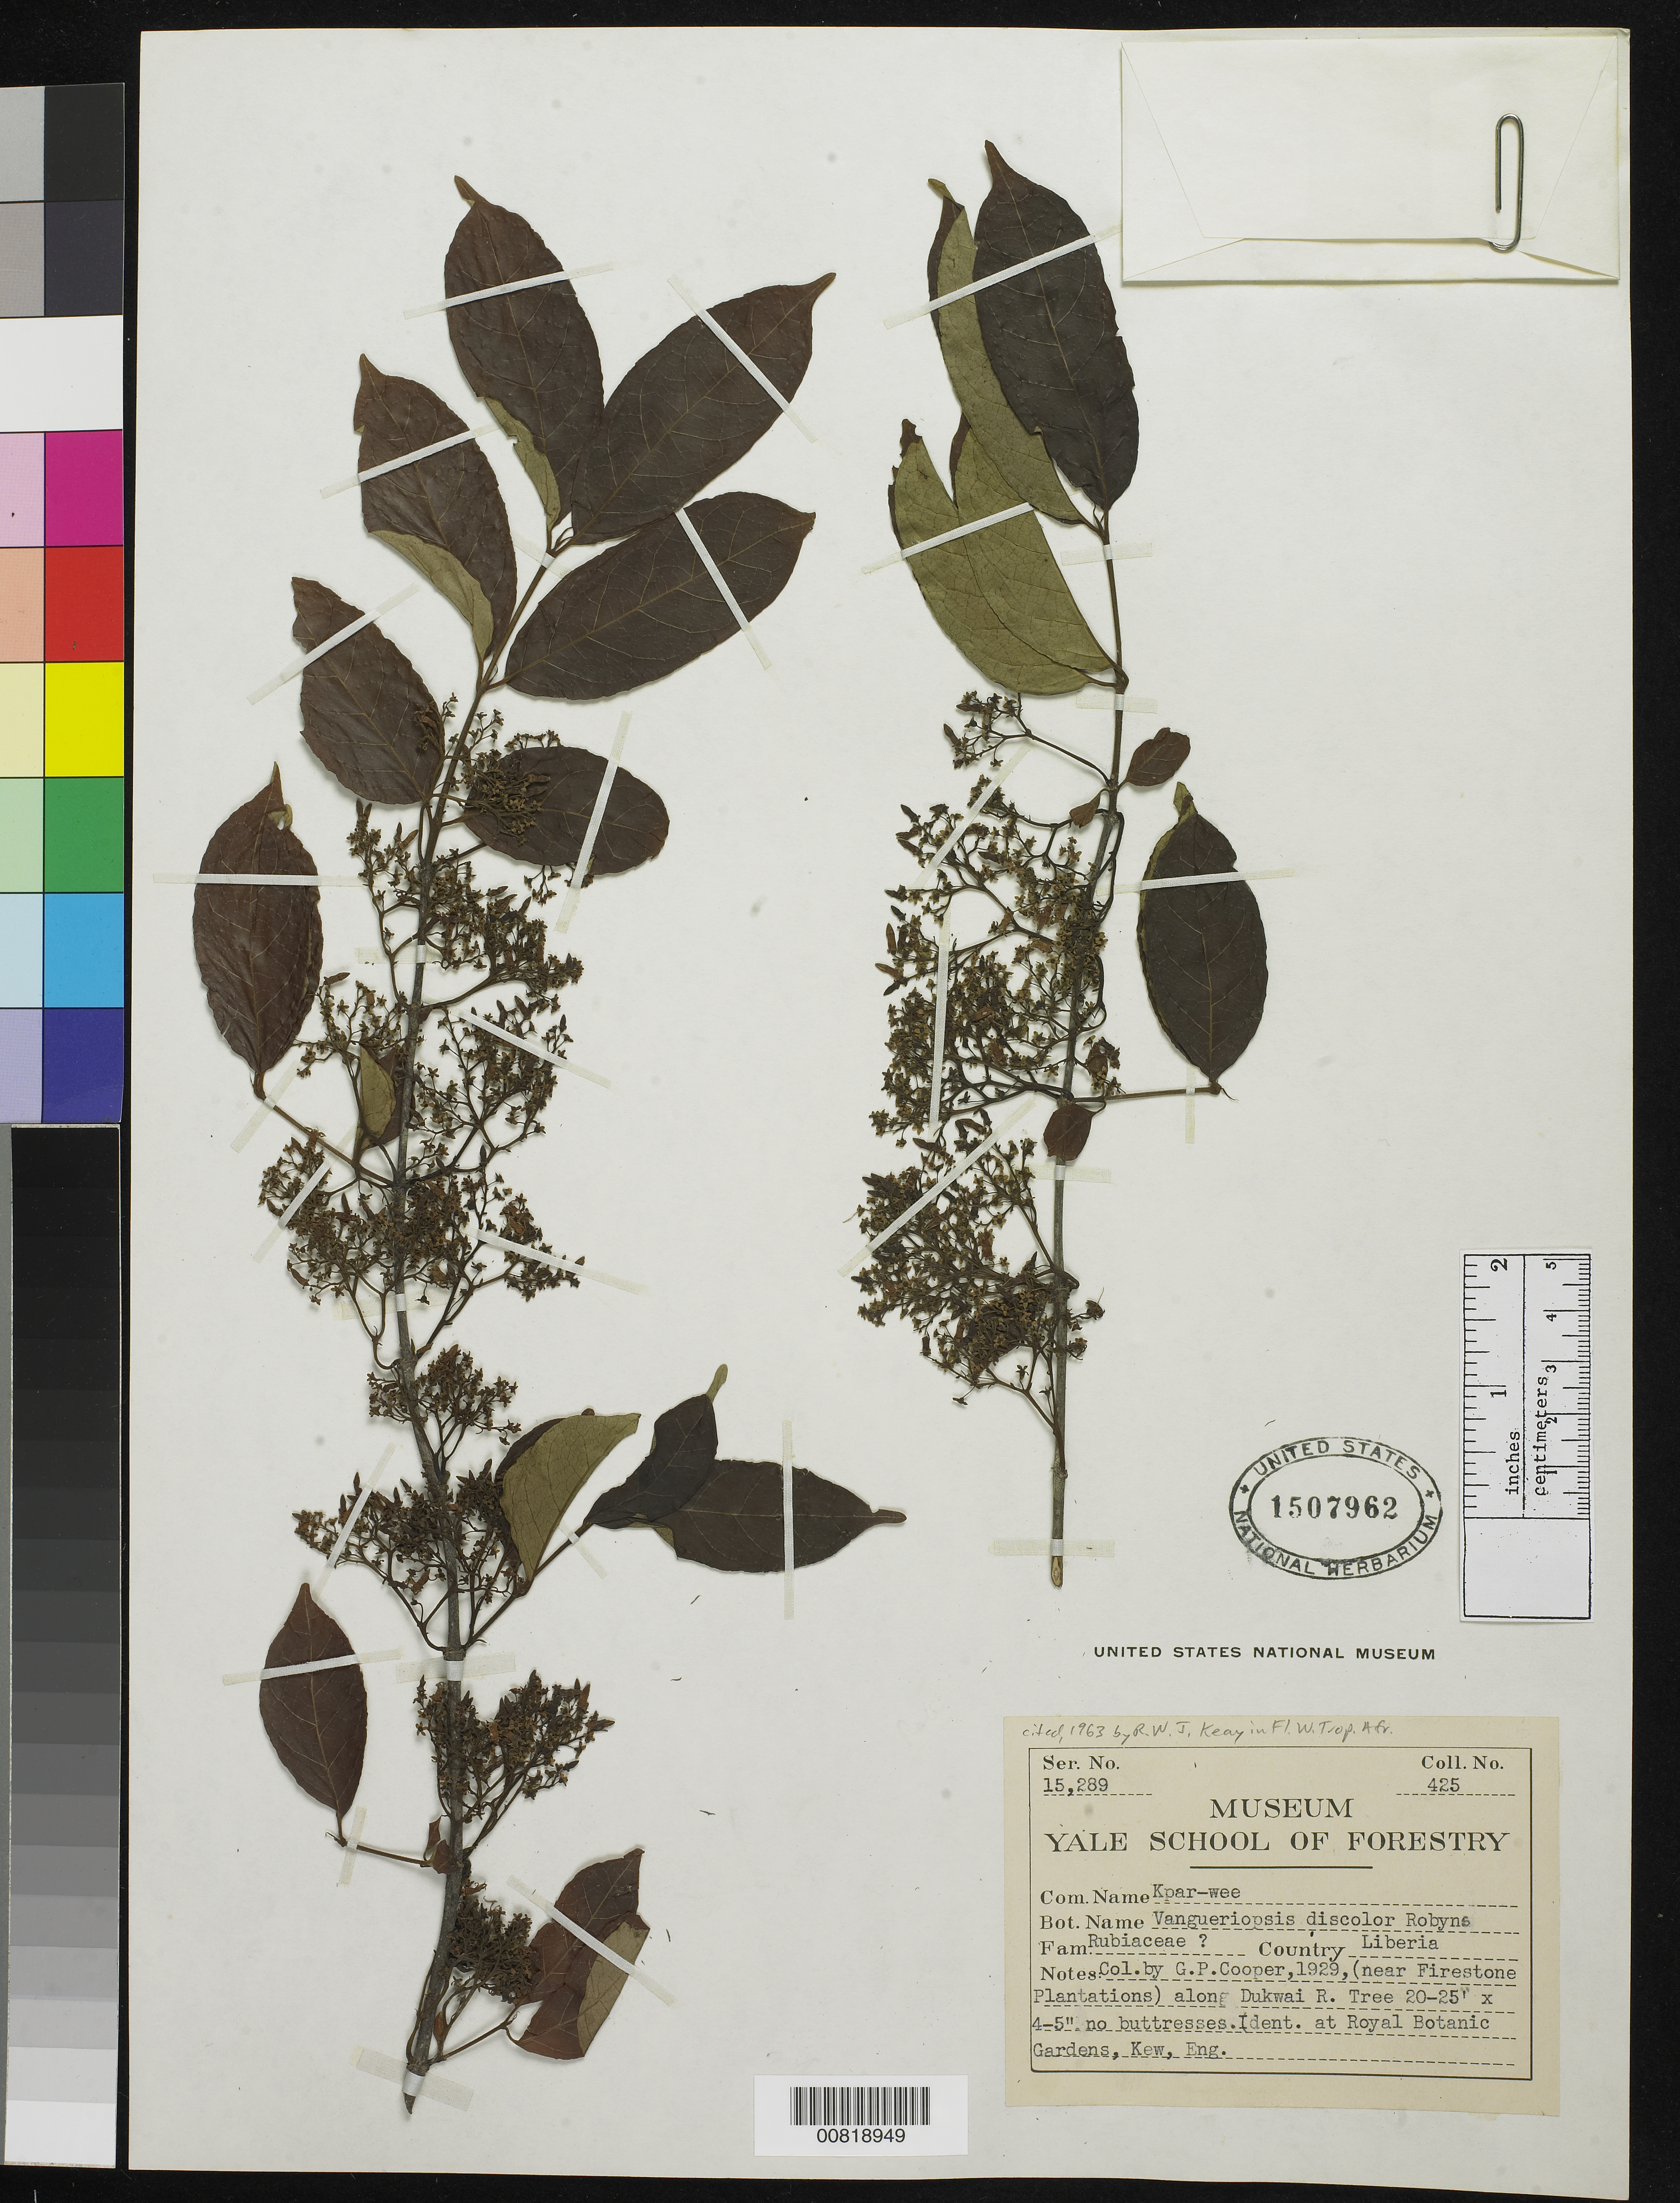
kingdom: Plantae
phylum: Tracheophyta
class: Magnoliopsida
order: Gentianales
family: Rubiaceae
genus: Vangueriopsis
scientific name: Vangueriopsis discolor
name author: (Benth.) Robyns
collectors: G. Cooper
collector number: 425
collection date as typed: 1929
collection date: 1929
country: Liberia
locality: (near Firestone Plantations) along Dukwai River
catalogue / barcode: US 1507962